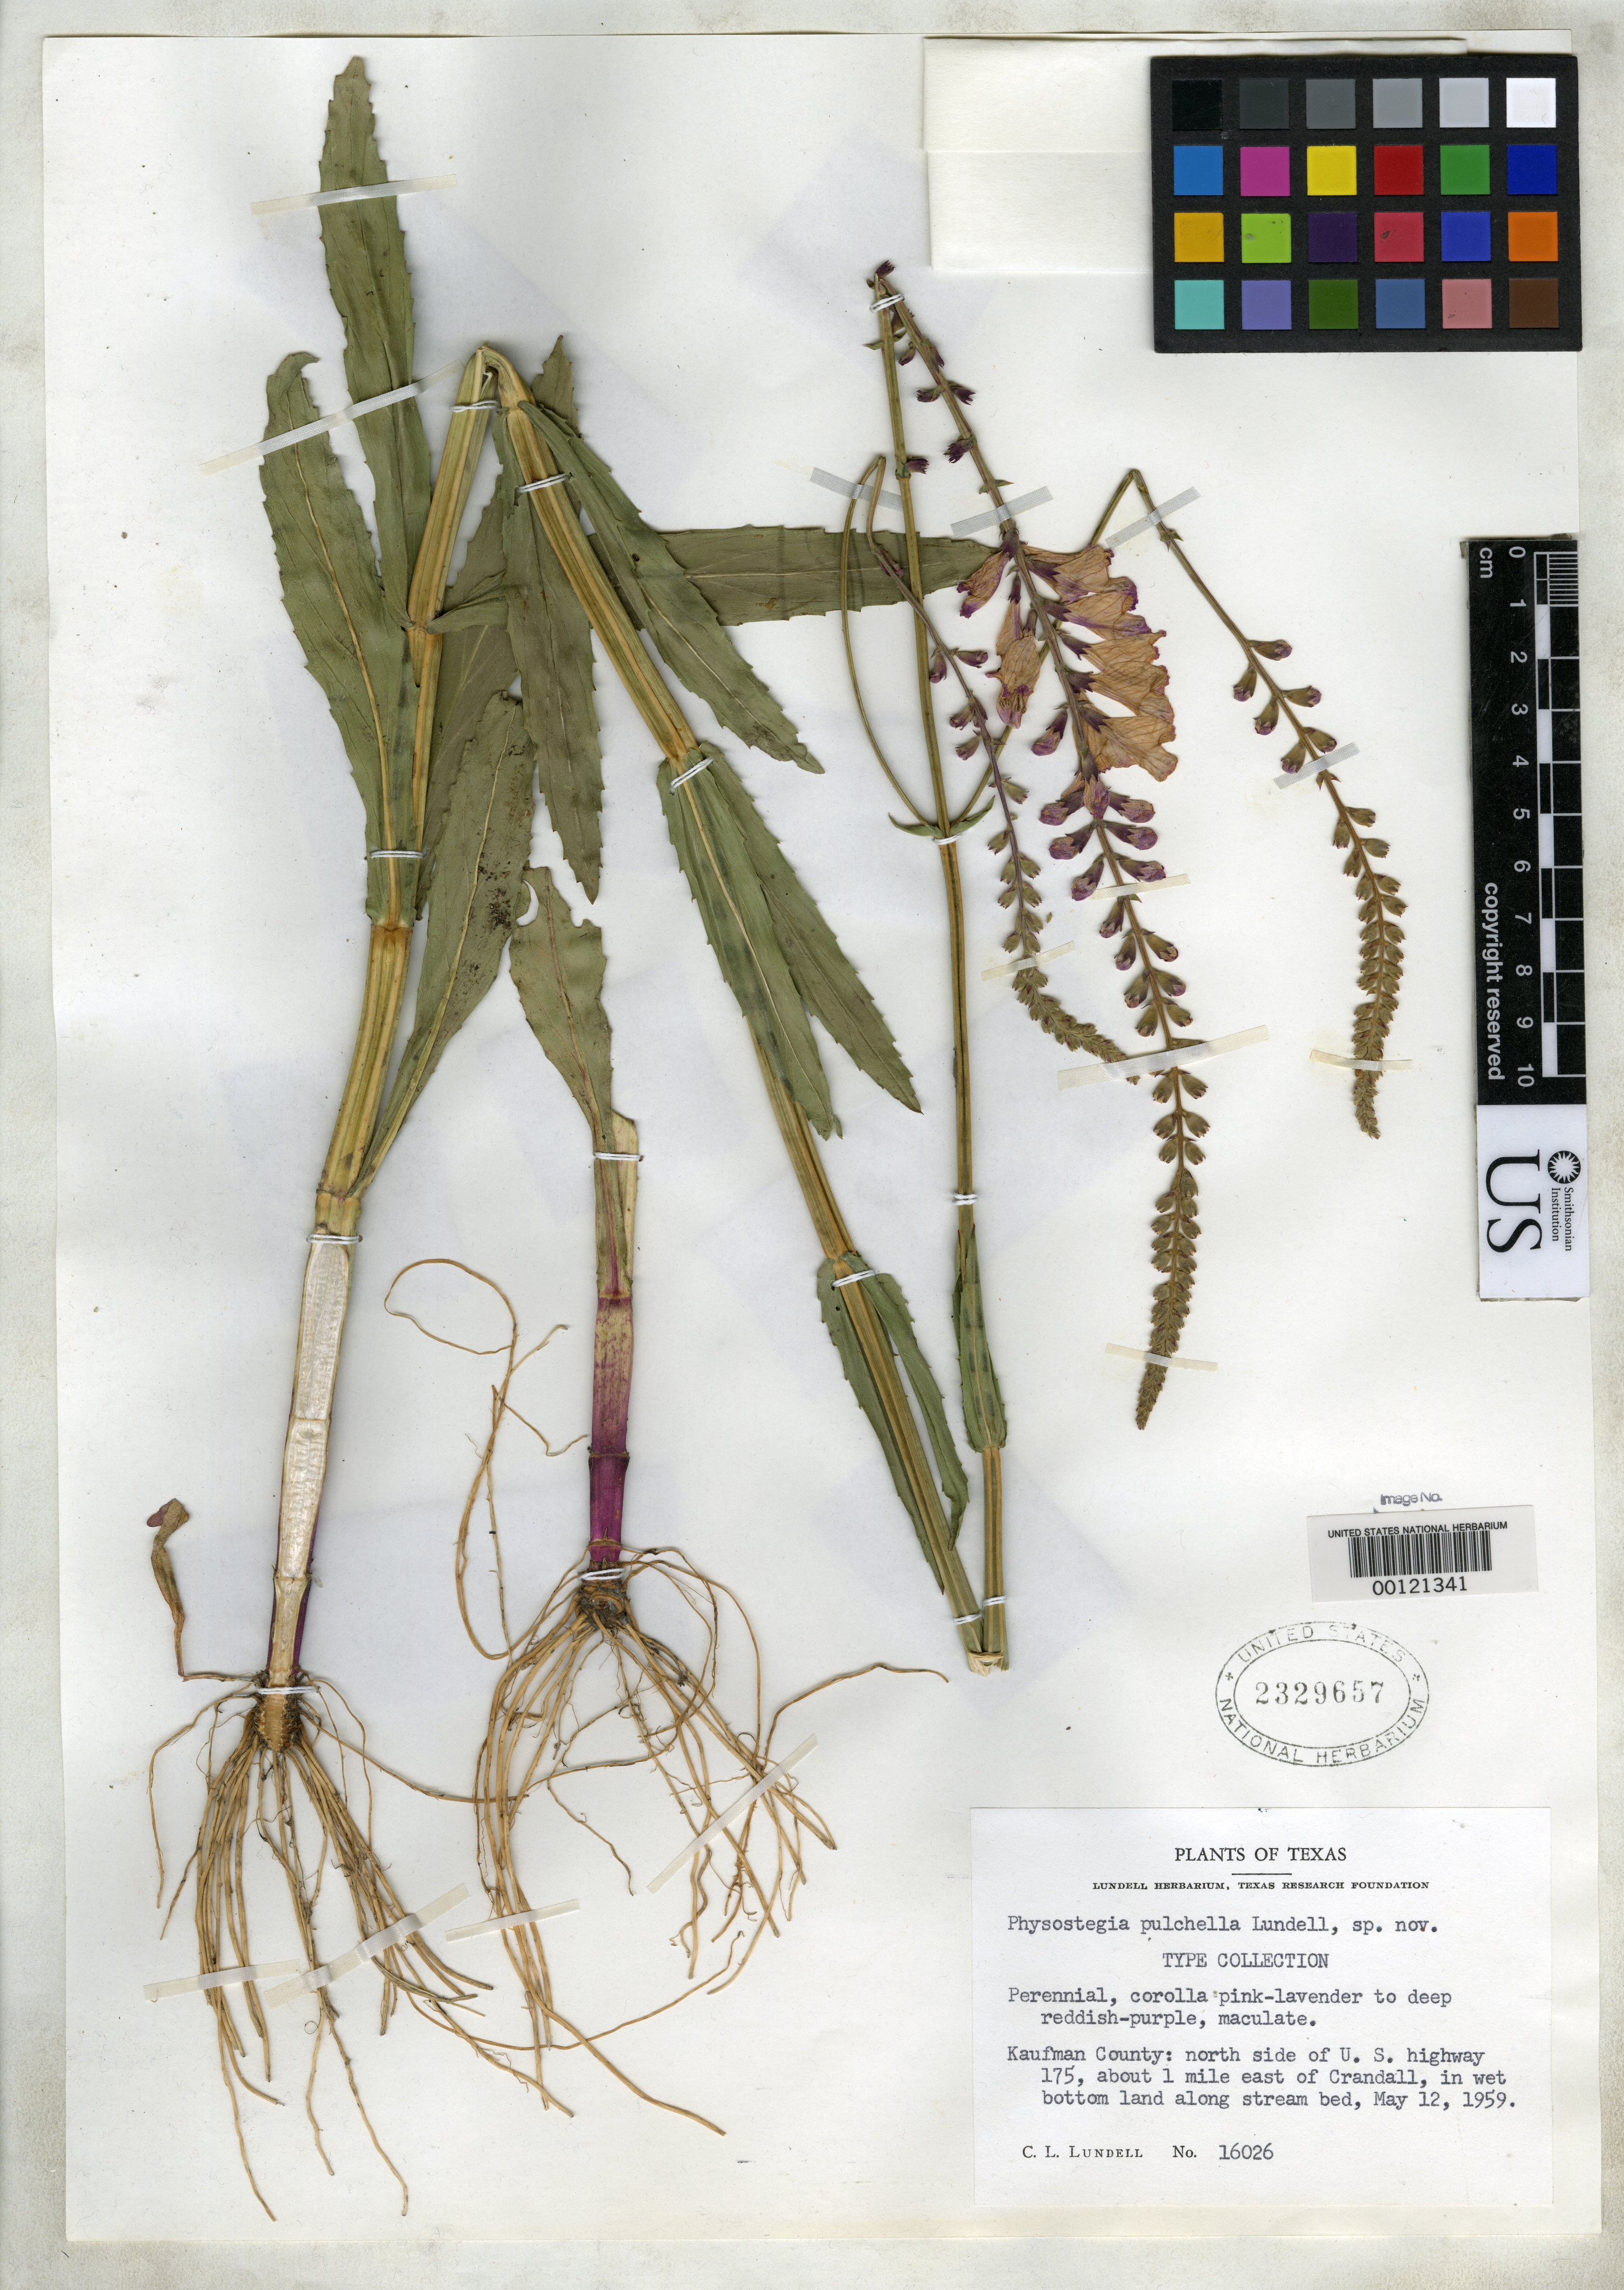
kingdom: Plantae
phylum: Tracheophyta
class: Magnoliopsida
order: Lamiales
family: Lamiaceae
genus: Physostegia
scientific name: Physostegia pulchella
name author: Lundell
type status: Isotype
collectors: C. L. Lundell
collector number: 16026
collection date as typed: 12 May 1959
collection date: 1959-05-12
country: United States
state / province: Texas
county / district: Kaufman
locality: N side of U.S. highway 175, ca. 1 mi E of Crandall.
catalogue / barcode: US 2329657